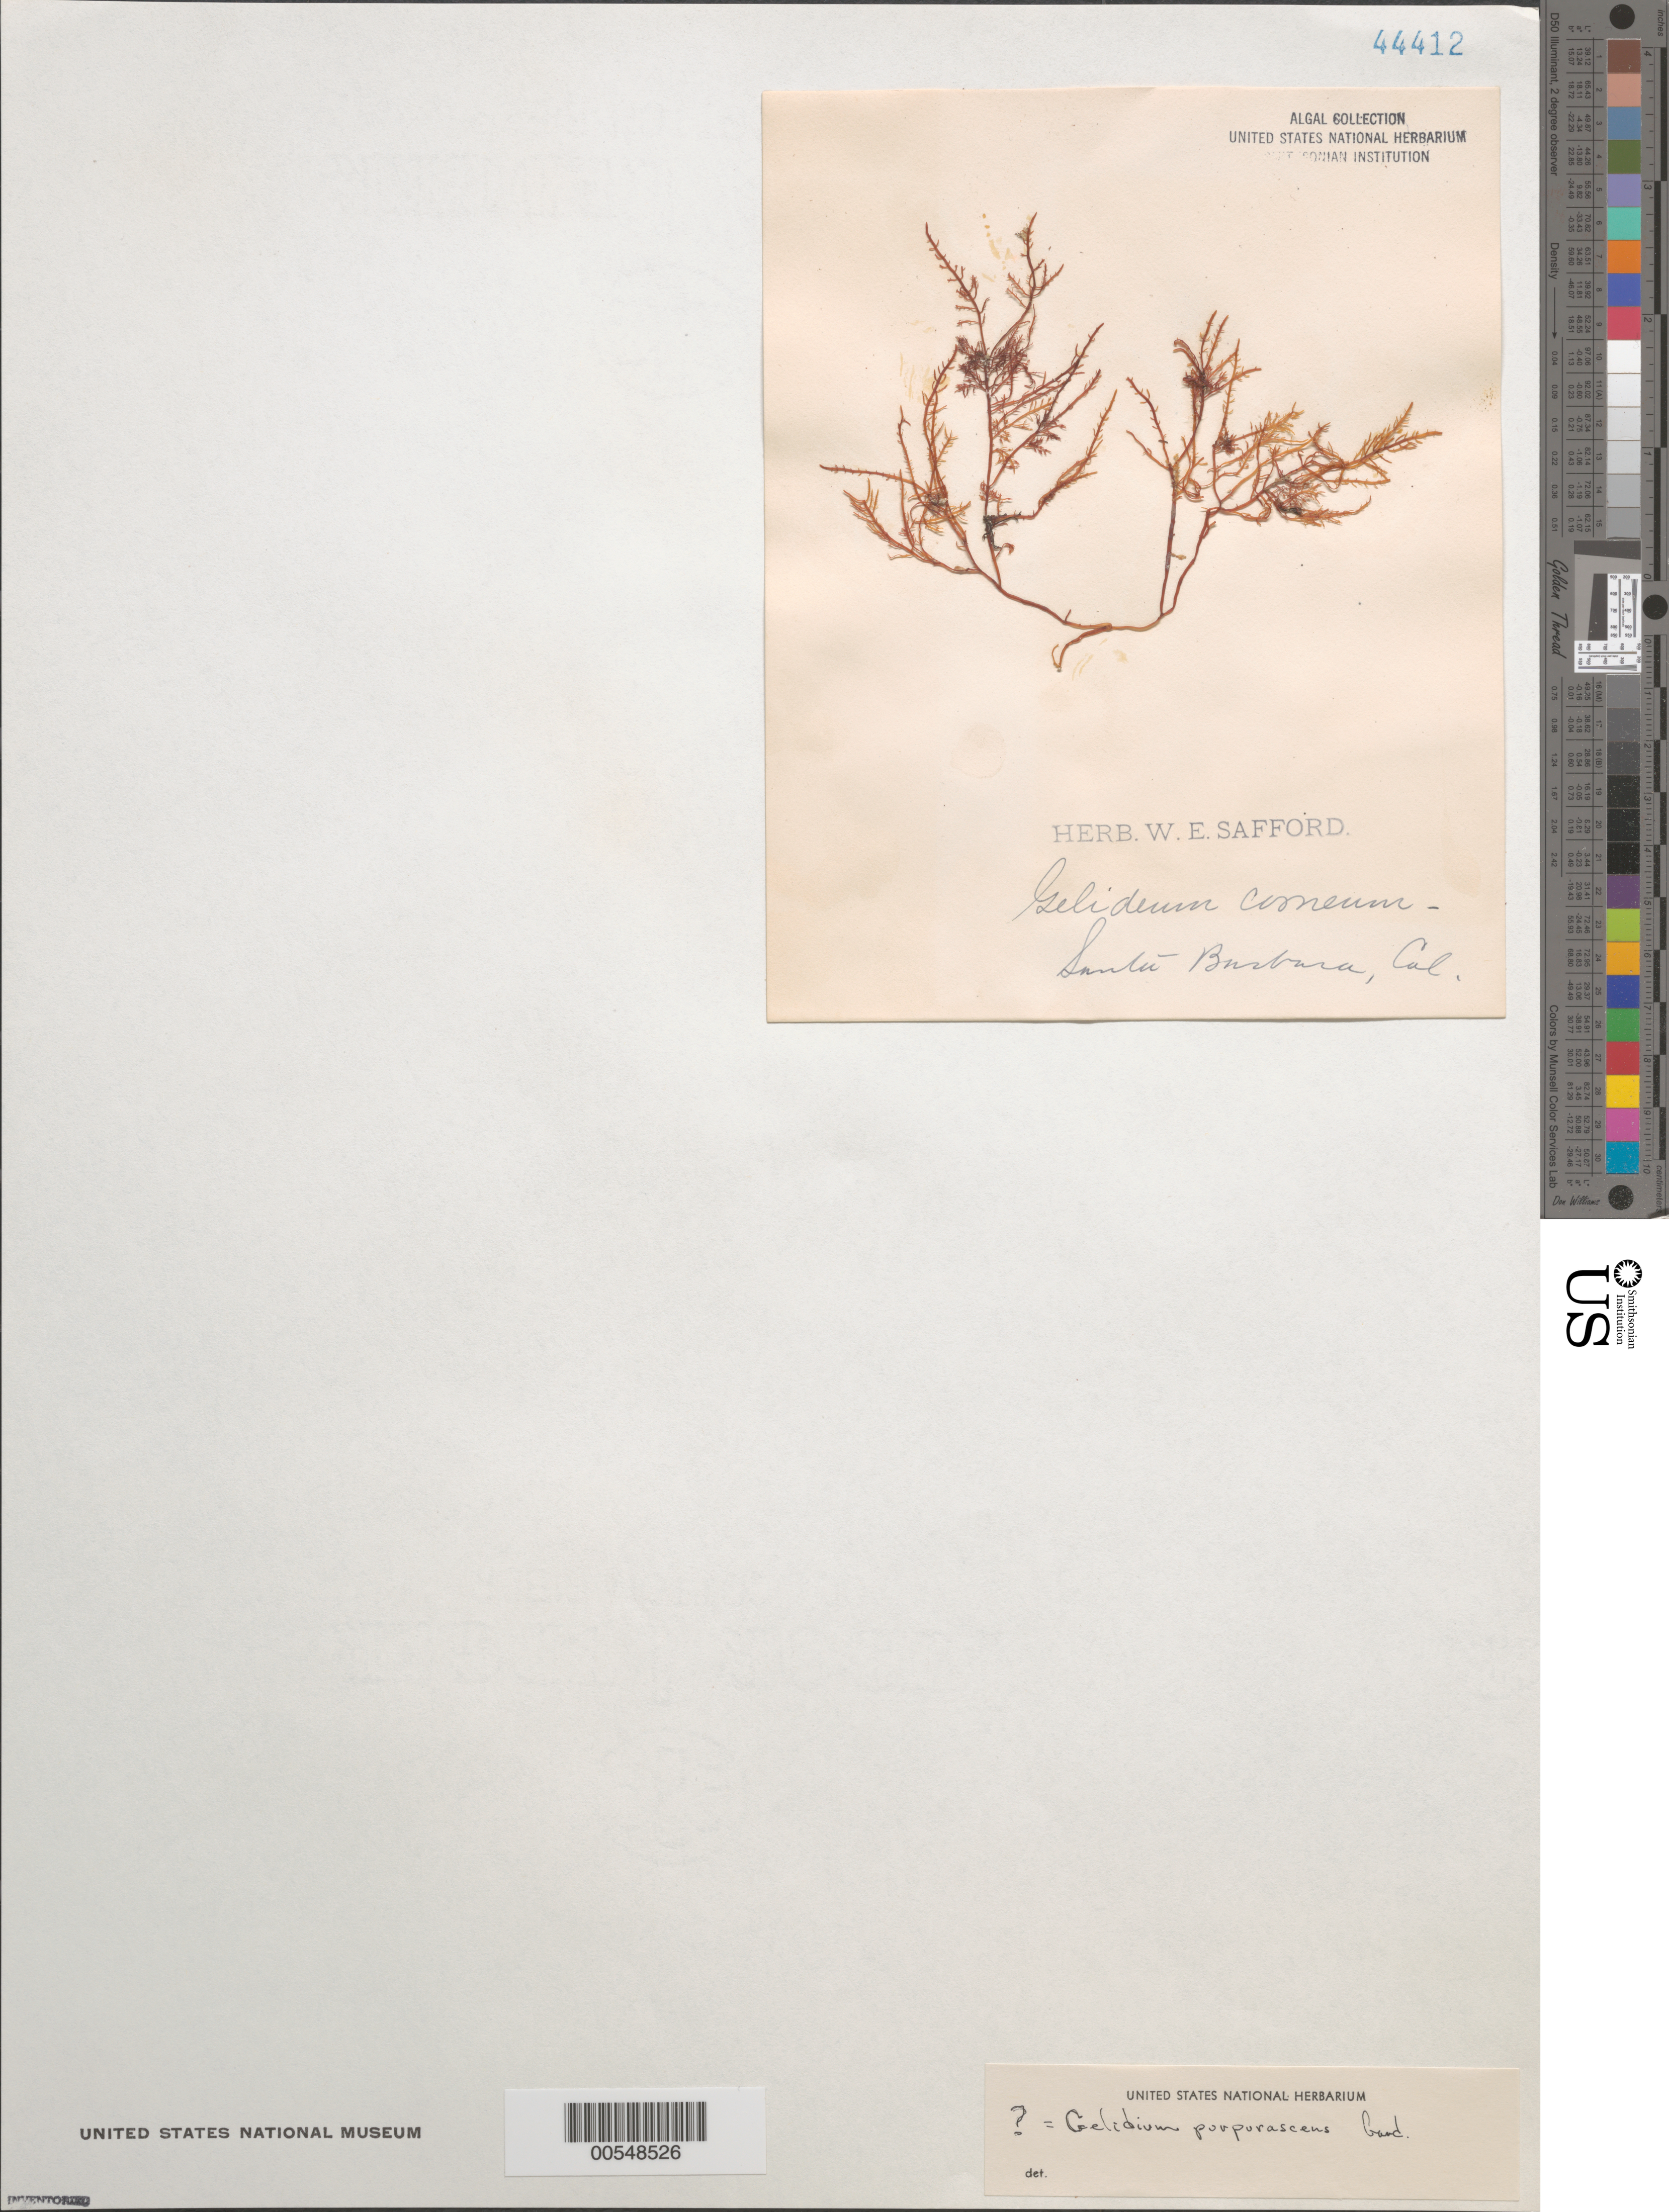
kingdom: Plantae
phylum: Rhodophyta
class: Florideophyceae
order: Gelidiales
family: Gelidiaceae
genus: Gelidium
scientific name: Gelidium purpurascens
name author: N.L. Gardner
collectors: W. E. Safford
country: United States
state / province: California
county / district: Santa Barbara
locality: Santa Barbara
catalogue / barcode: US 44412